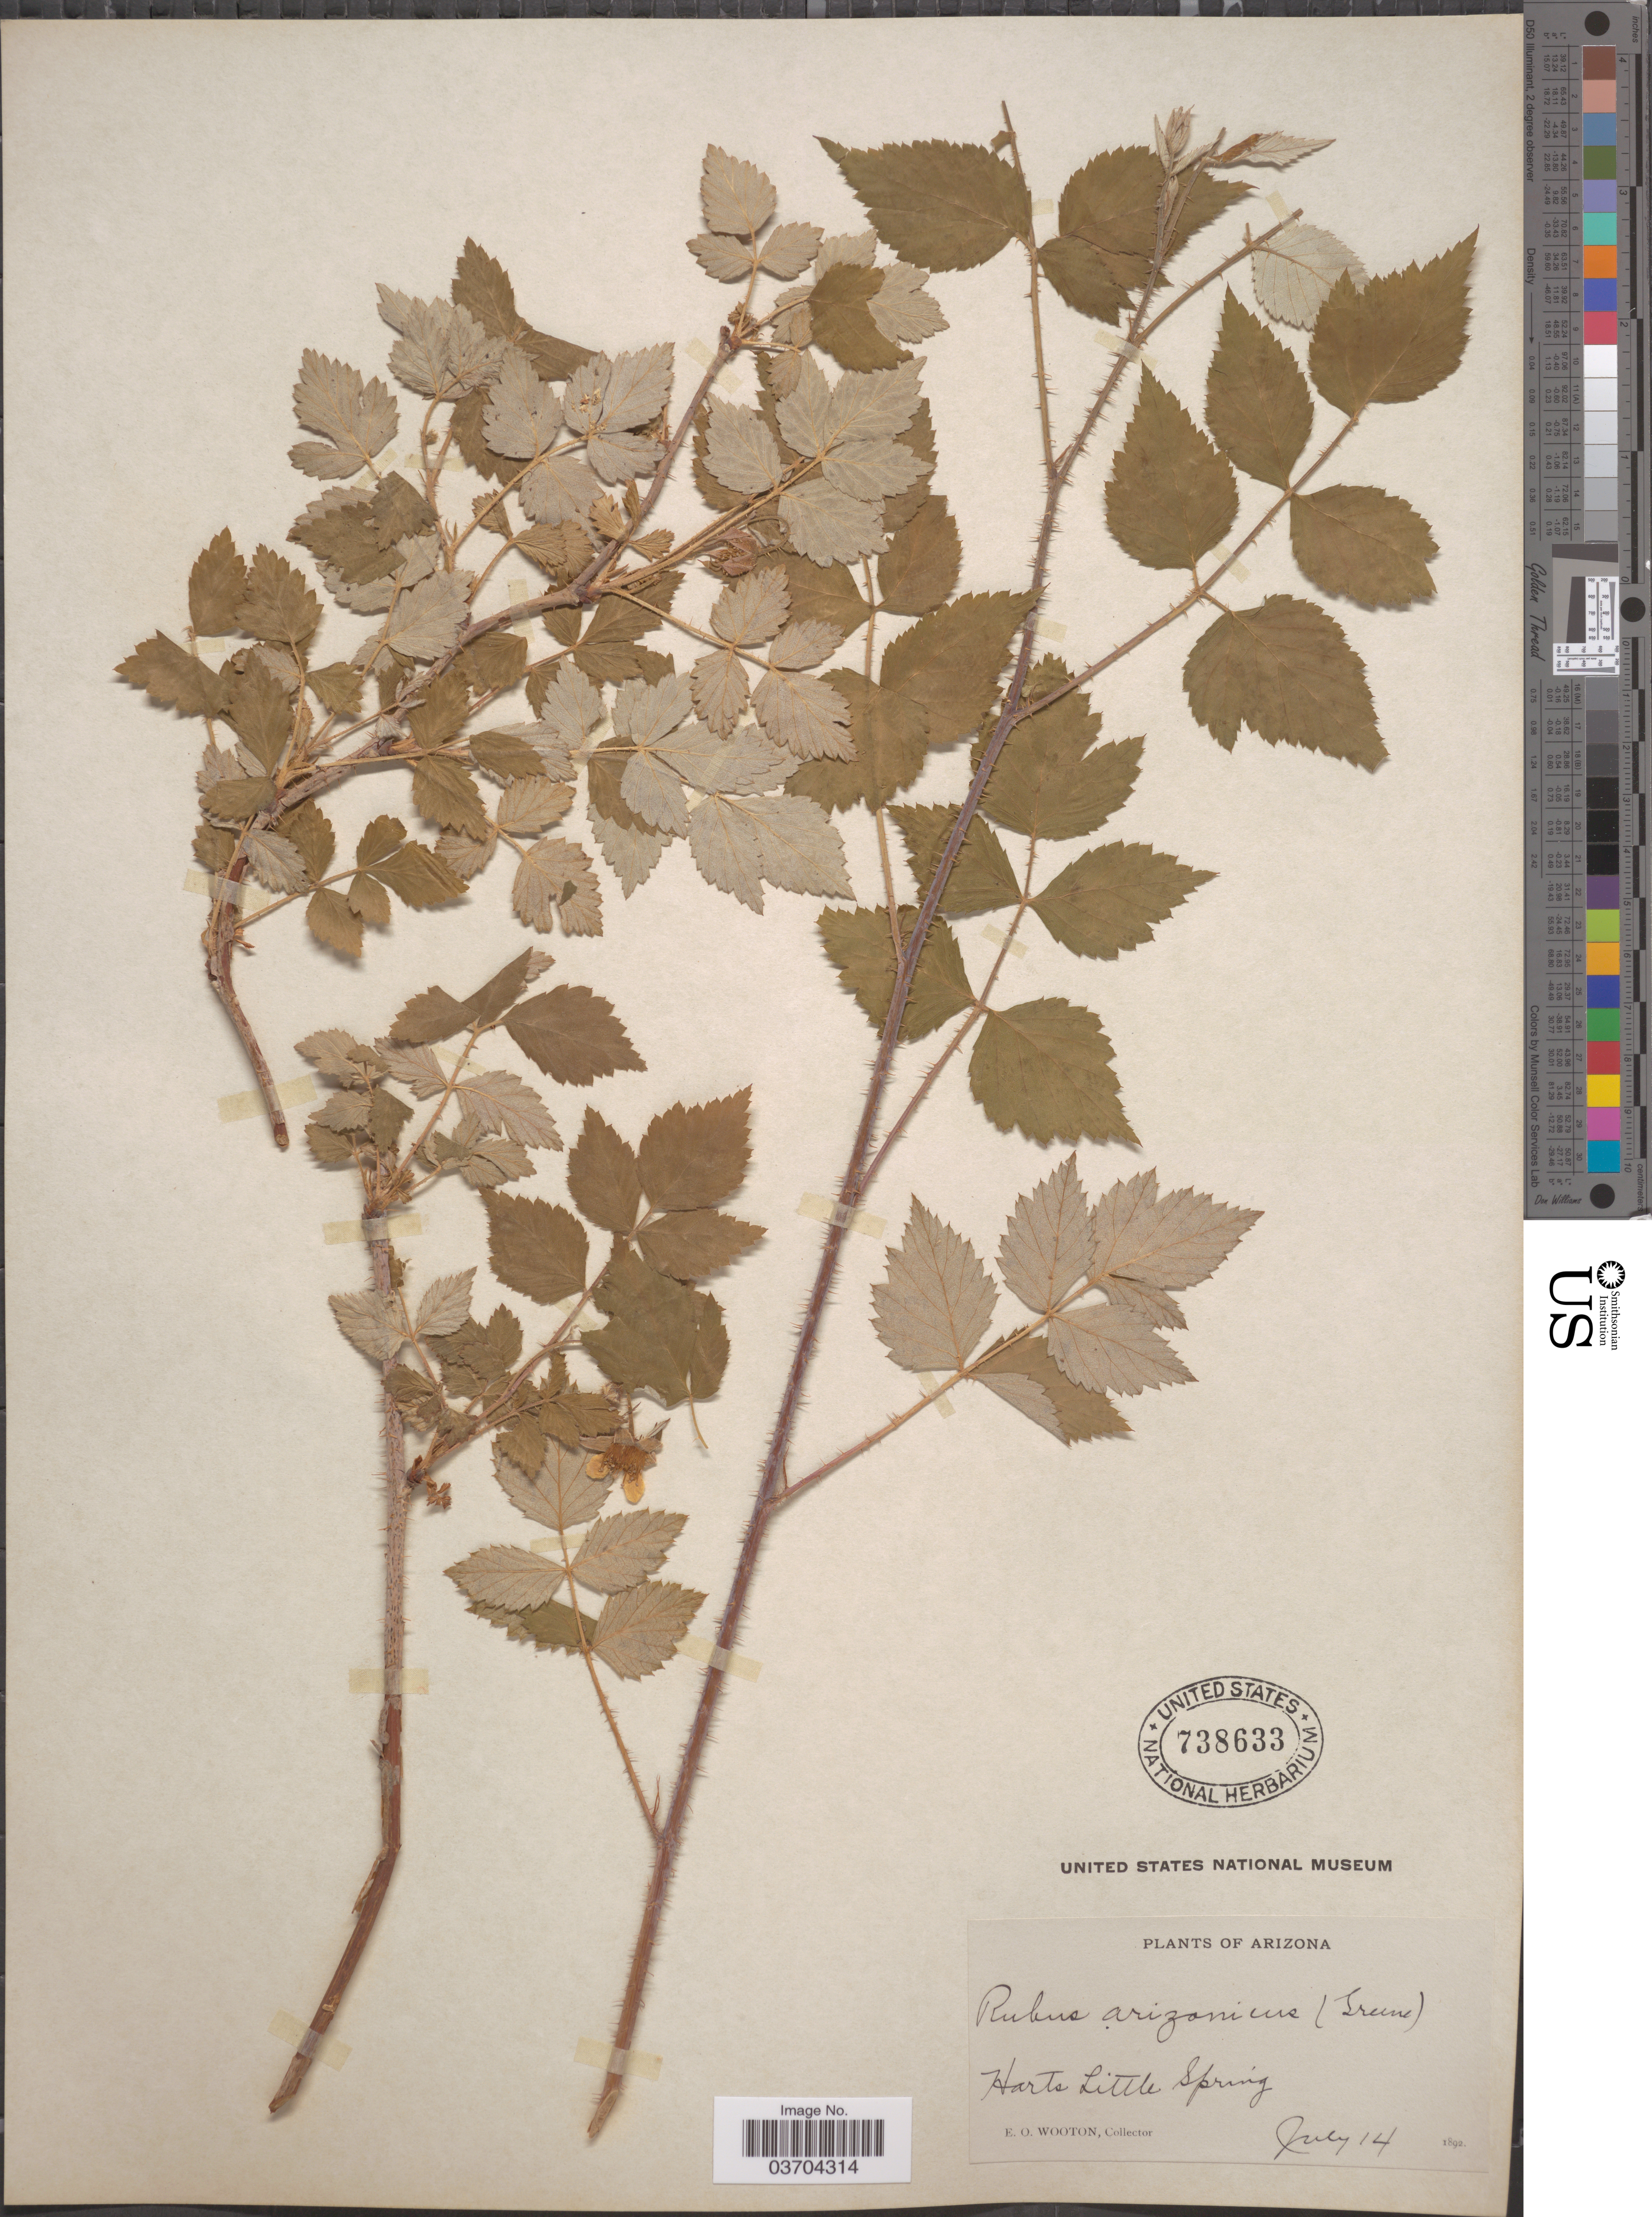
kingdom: Plantae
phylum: Tracheophyta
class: Magnoliopsida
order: Rosales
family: Rosaceae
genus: Rubus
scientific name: Rubus arizonicus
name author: (Greene) Rydb.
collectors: E. O. Wooton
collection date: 1892-07-14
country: United States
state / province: Arizona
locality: Harts Little Spring.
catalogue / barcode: US 738633